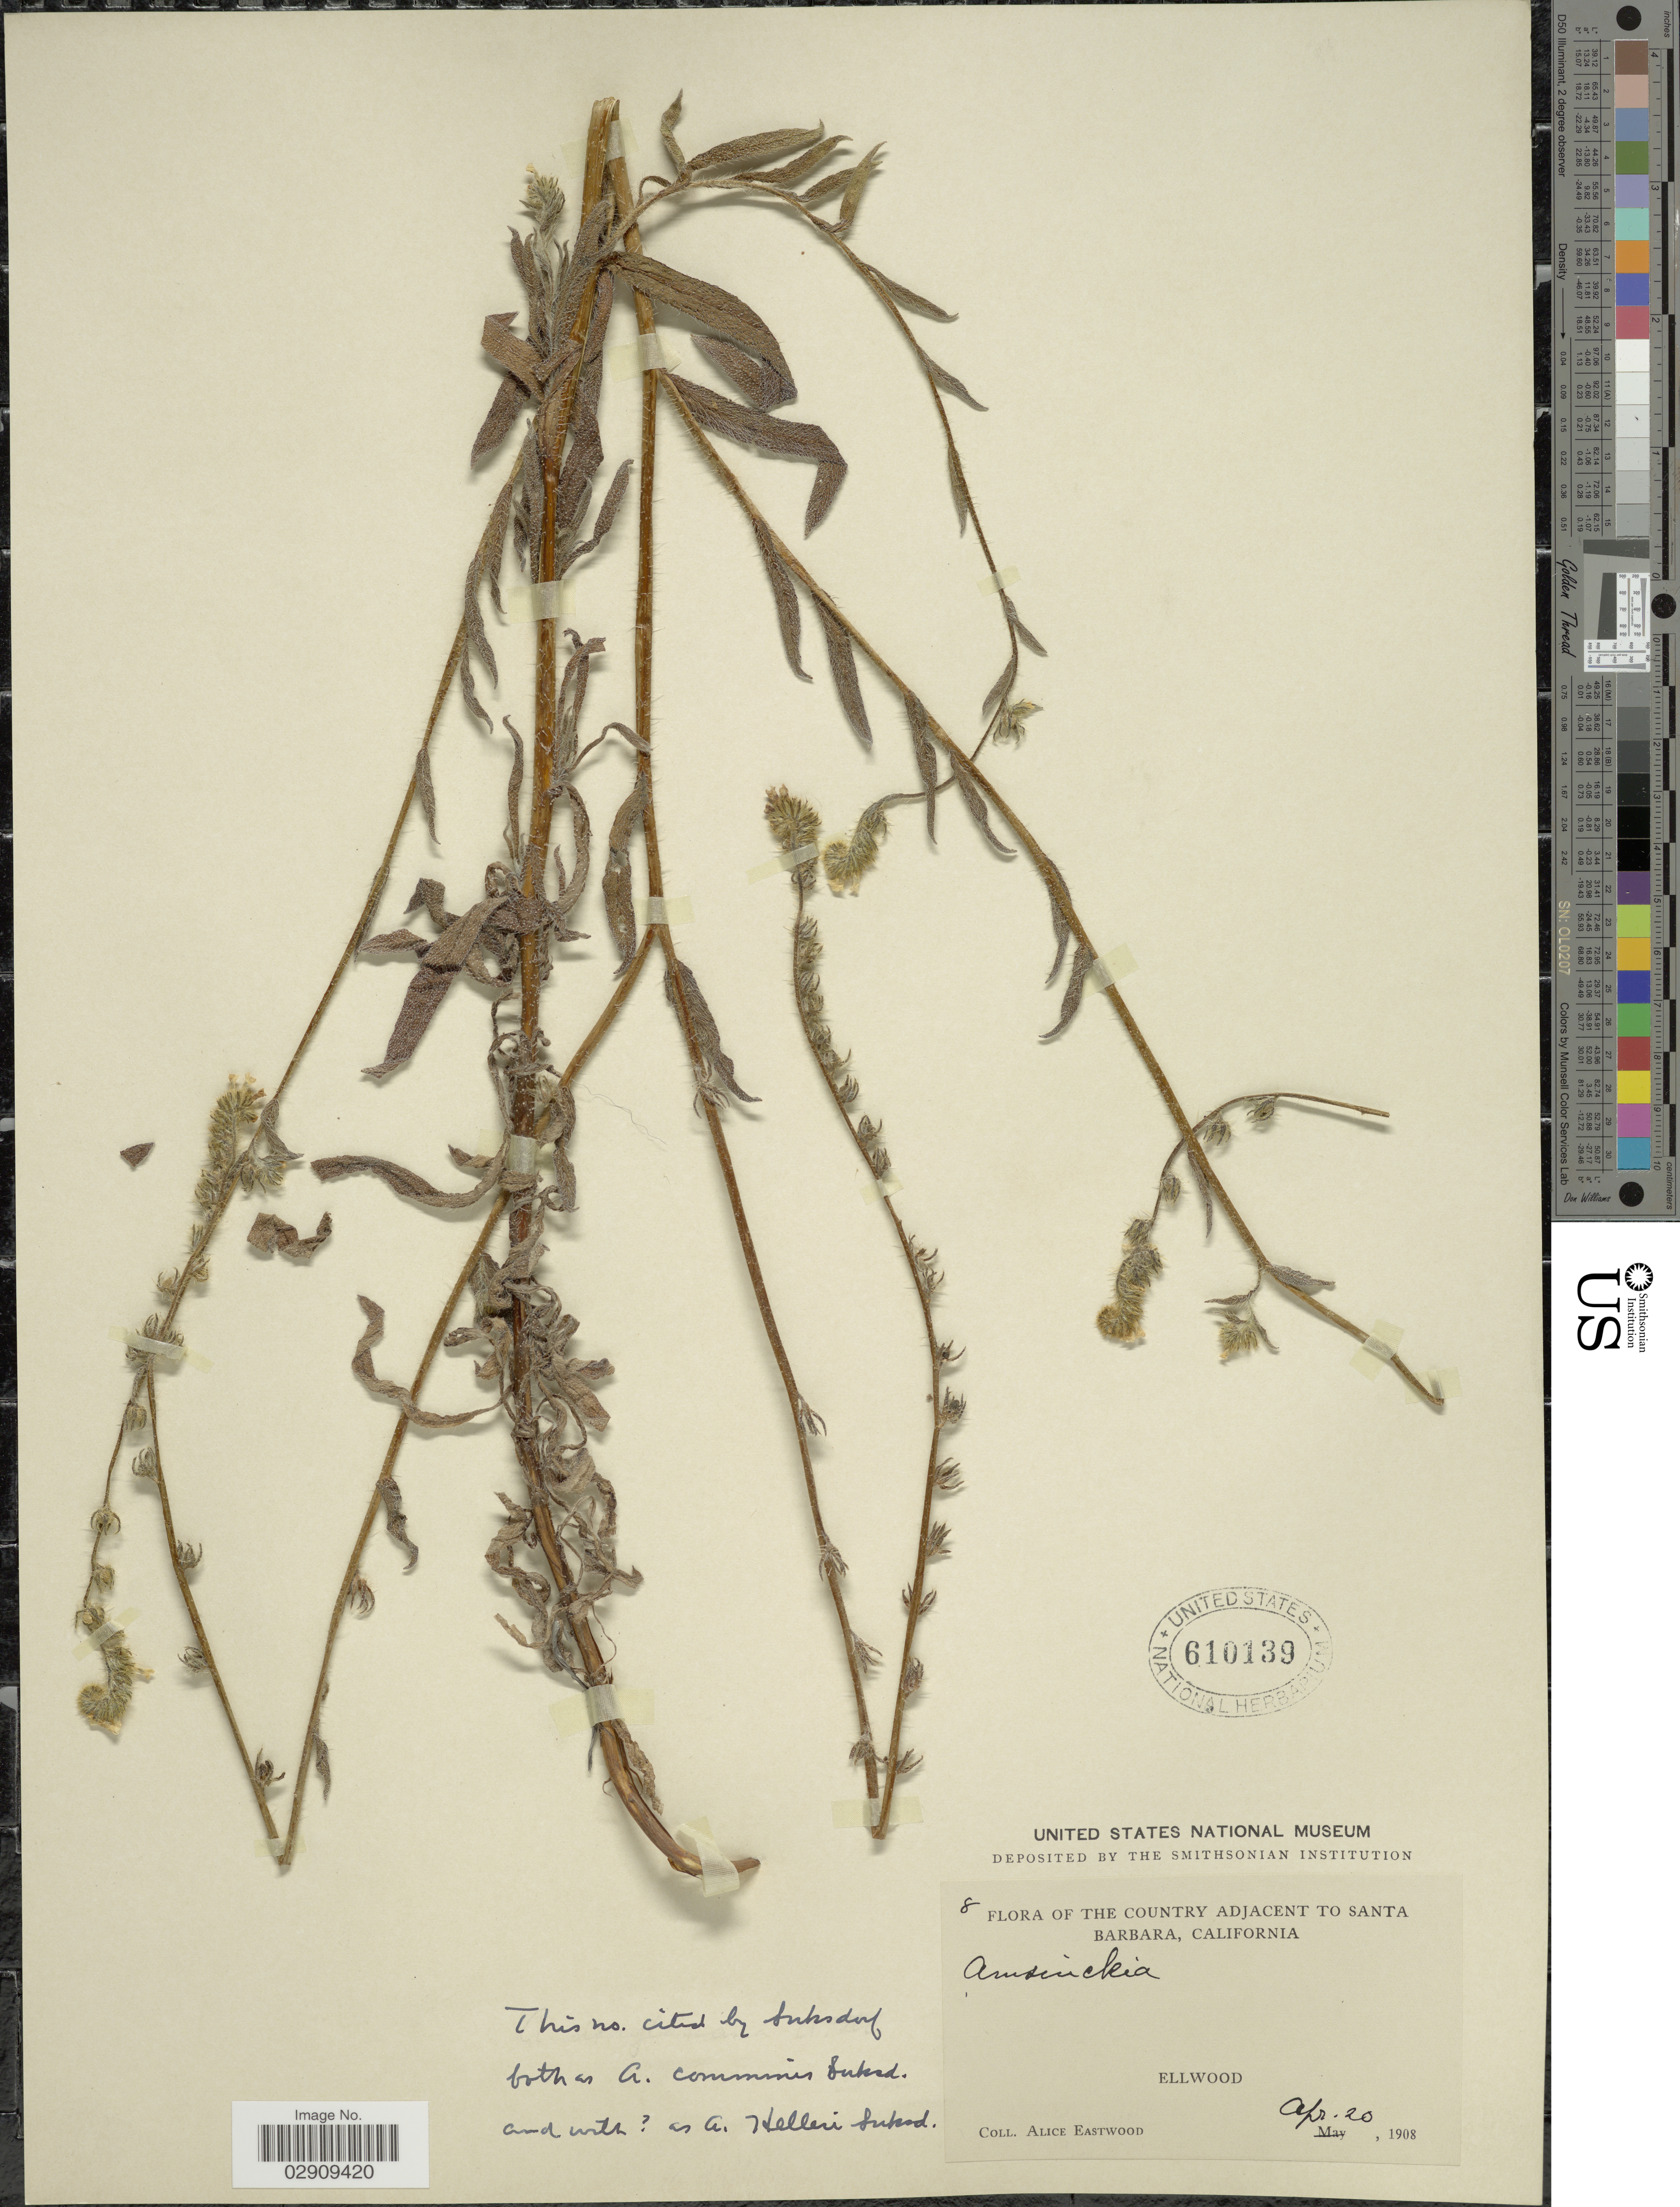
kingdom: Plantae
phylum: Tracheophyta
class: Magnoliopsida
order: Boraginales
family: Boraginaceae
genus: Amsinckia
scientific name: Amsinckia menziesii var. intermedia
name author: (Fisch. & C.A. Mey.) Ganders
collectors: A. Eastwood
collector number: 8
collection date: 1908-04-20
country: United States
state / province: California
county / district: Santa Barbara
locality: Country Adjacent to Santa Barbara. Ellwood.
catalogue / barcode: US 610139